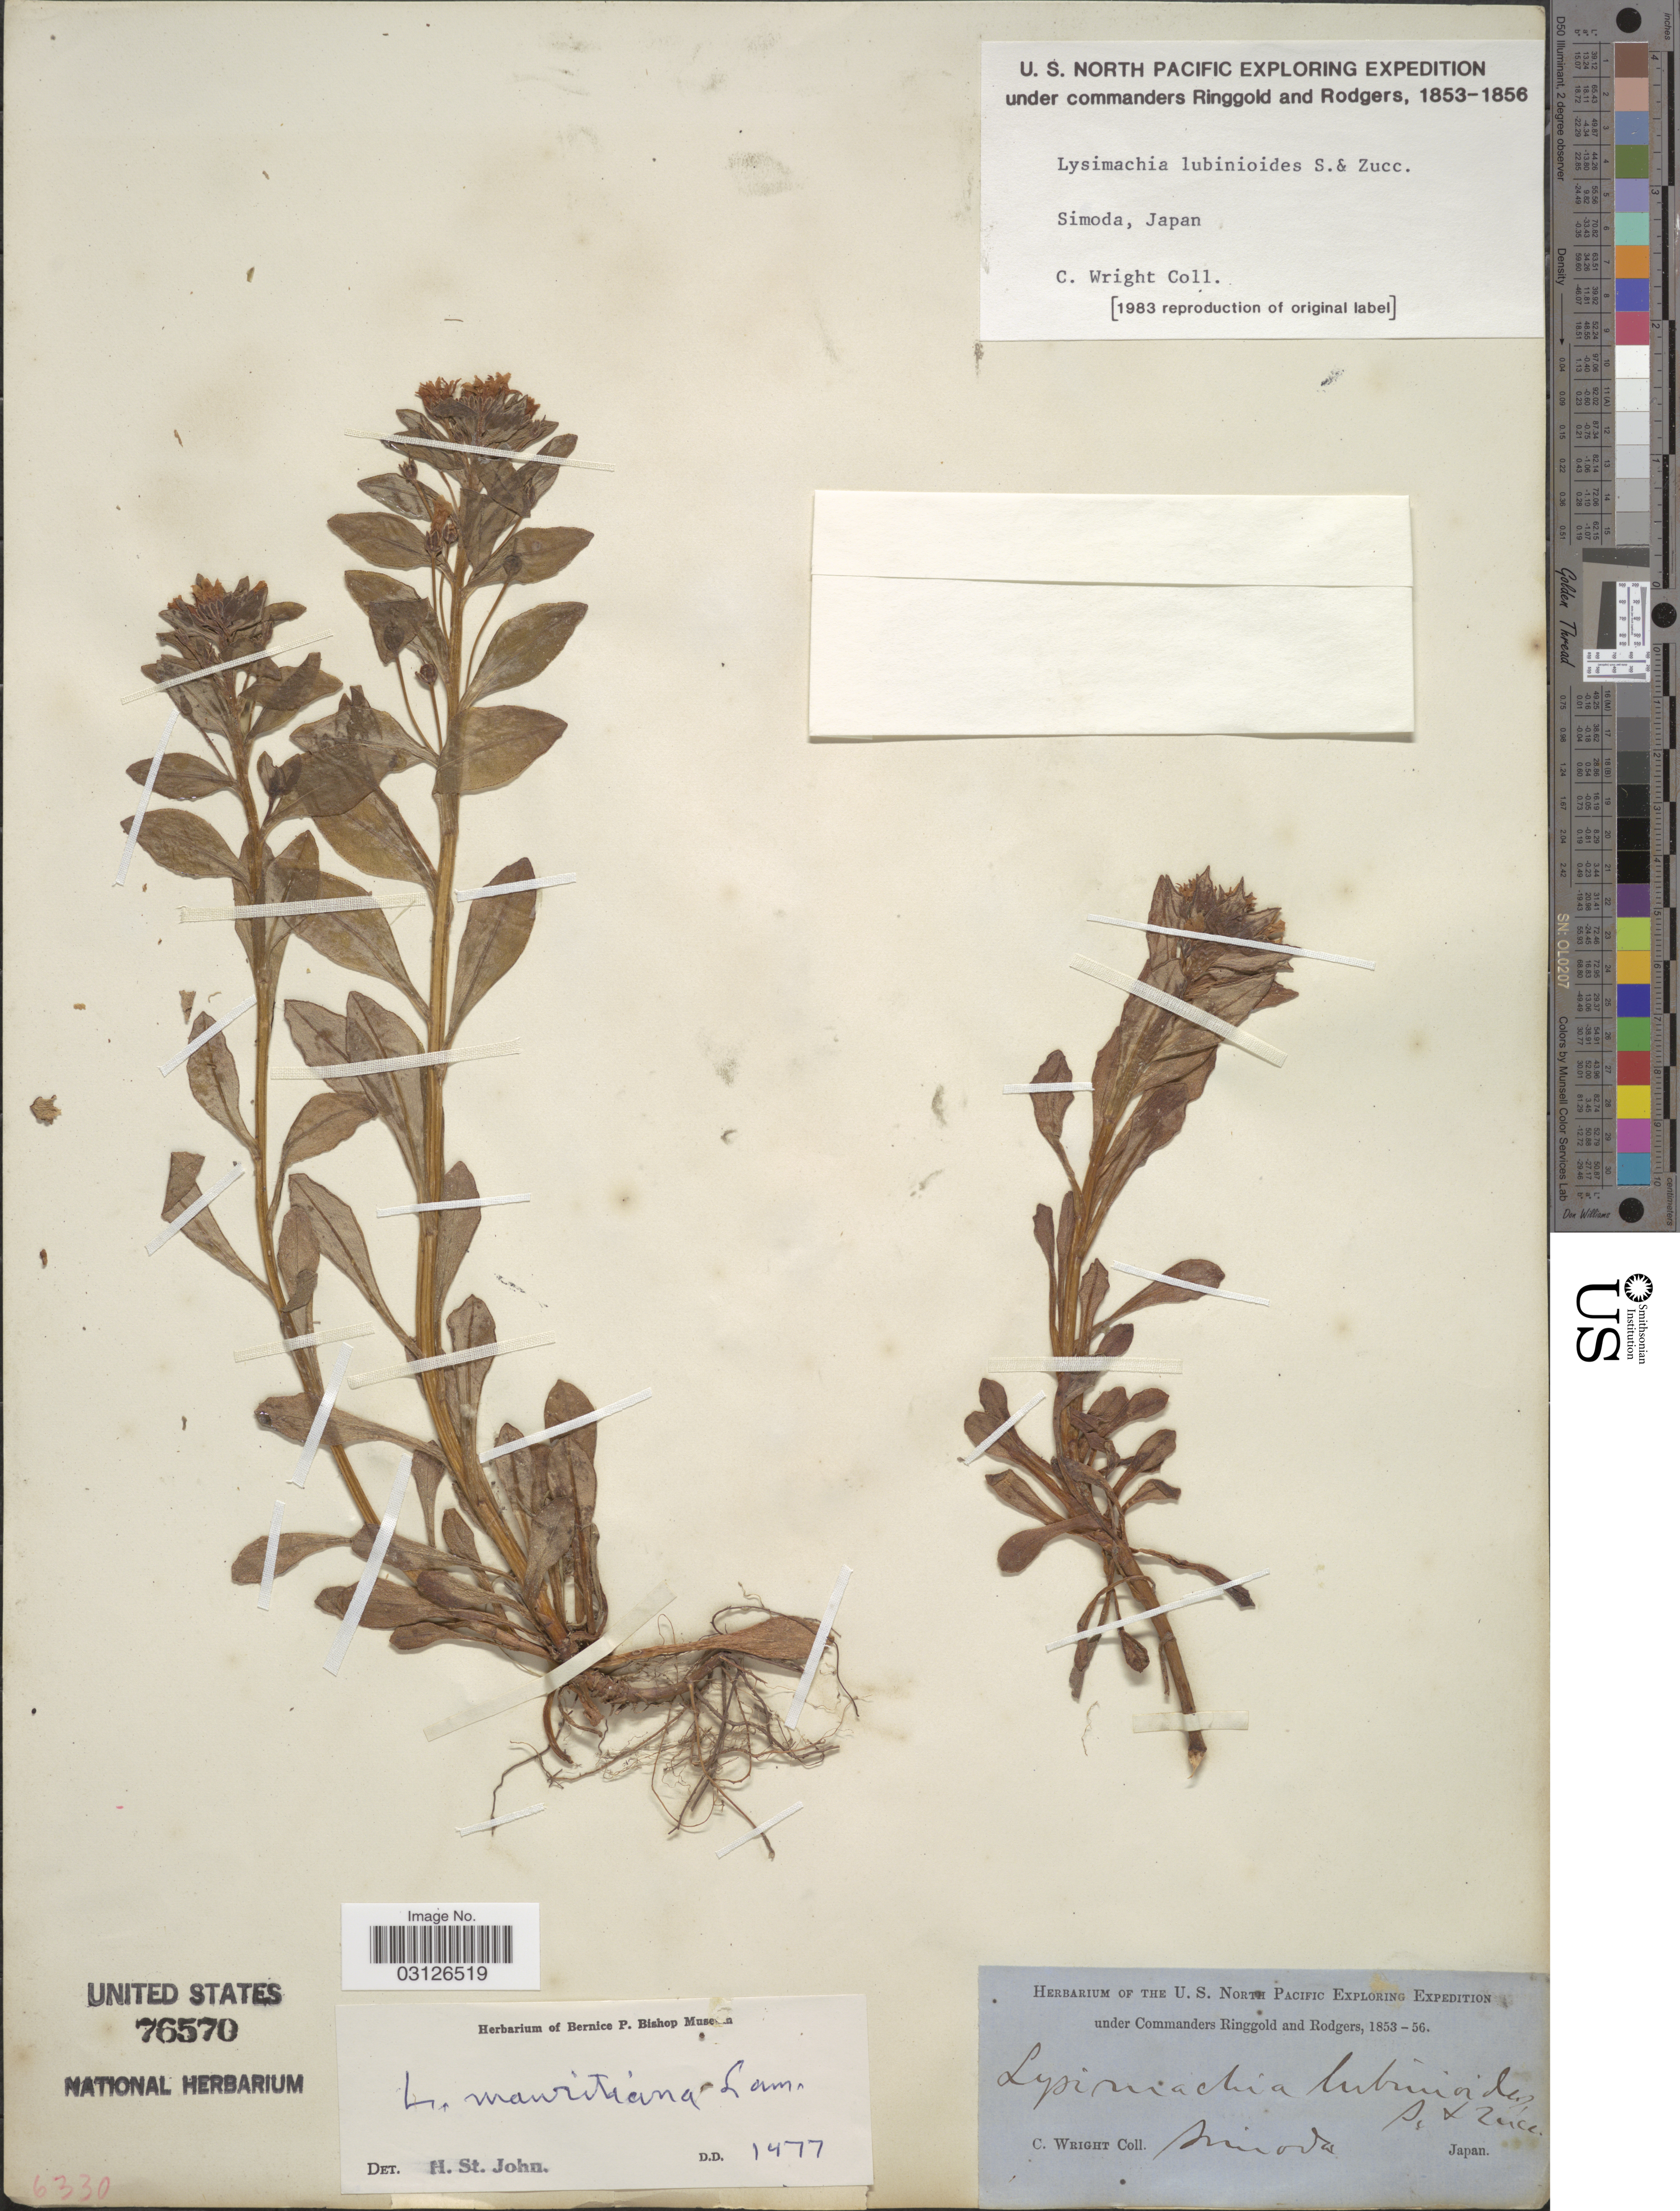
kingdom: Plantae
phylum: Tracheophyta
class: Magnoliopsida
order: Ericales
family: Primulaceae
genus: Lysimachia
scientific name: Lysimachia mauritiana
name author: Lam.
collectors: C. Wright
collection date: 1853/1856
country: Japan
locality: Simoda.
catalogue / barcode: US 76570